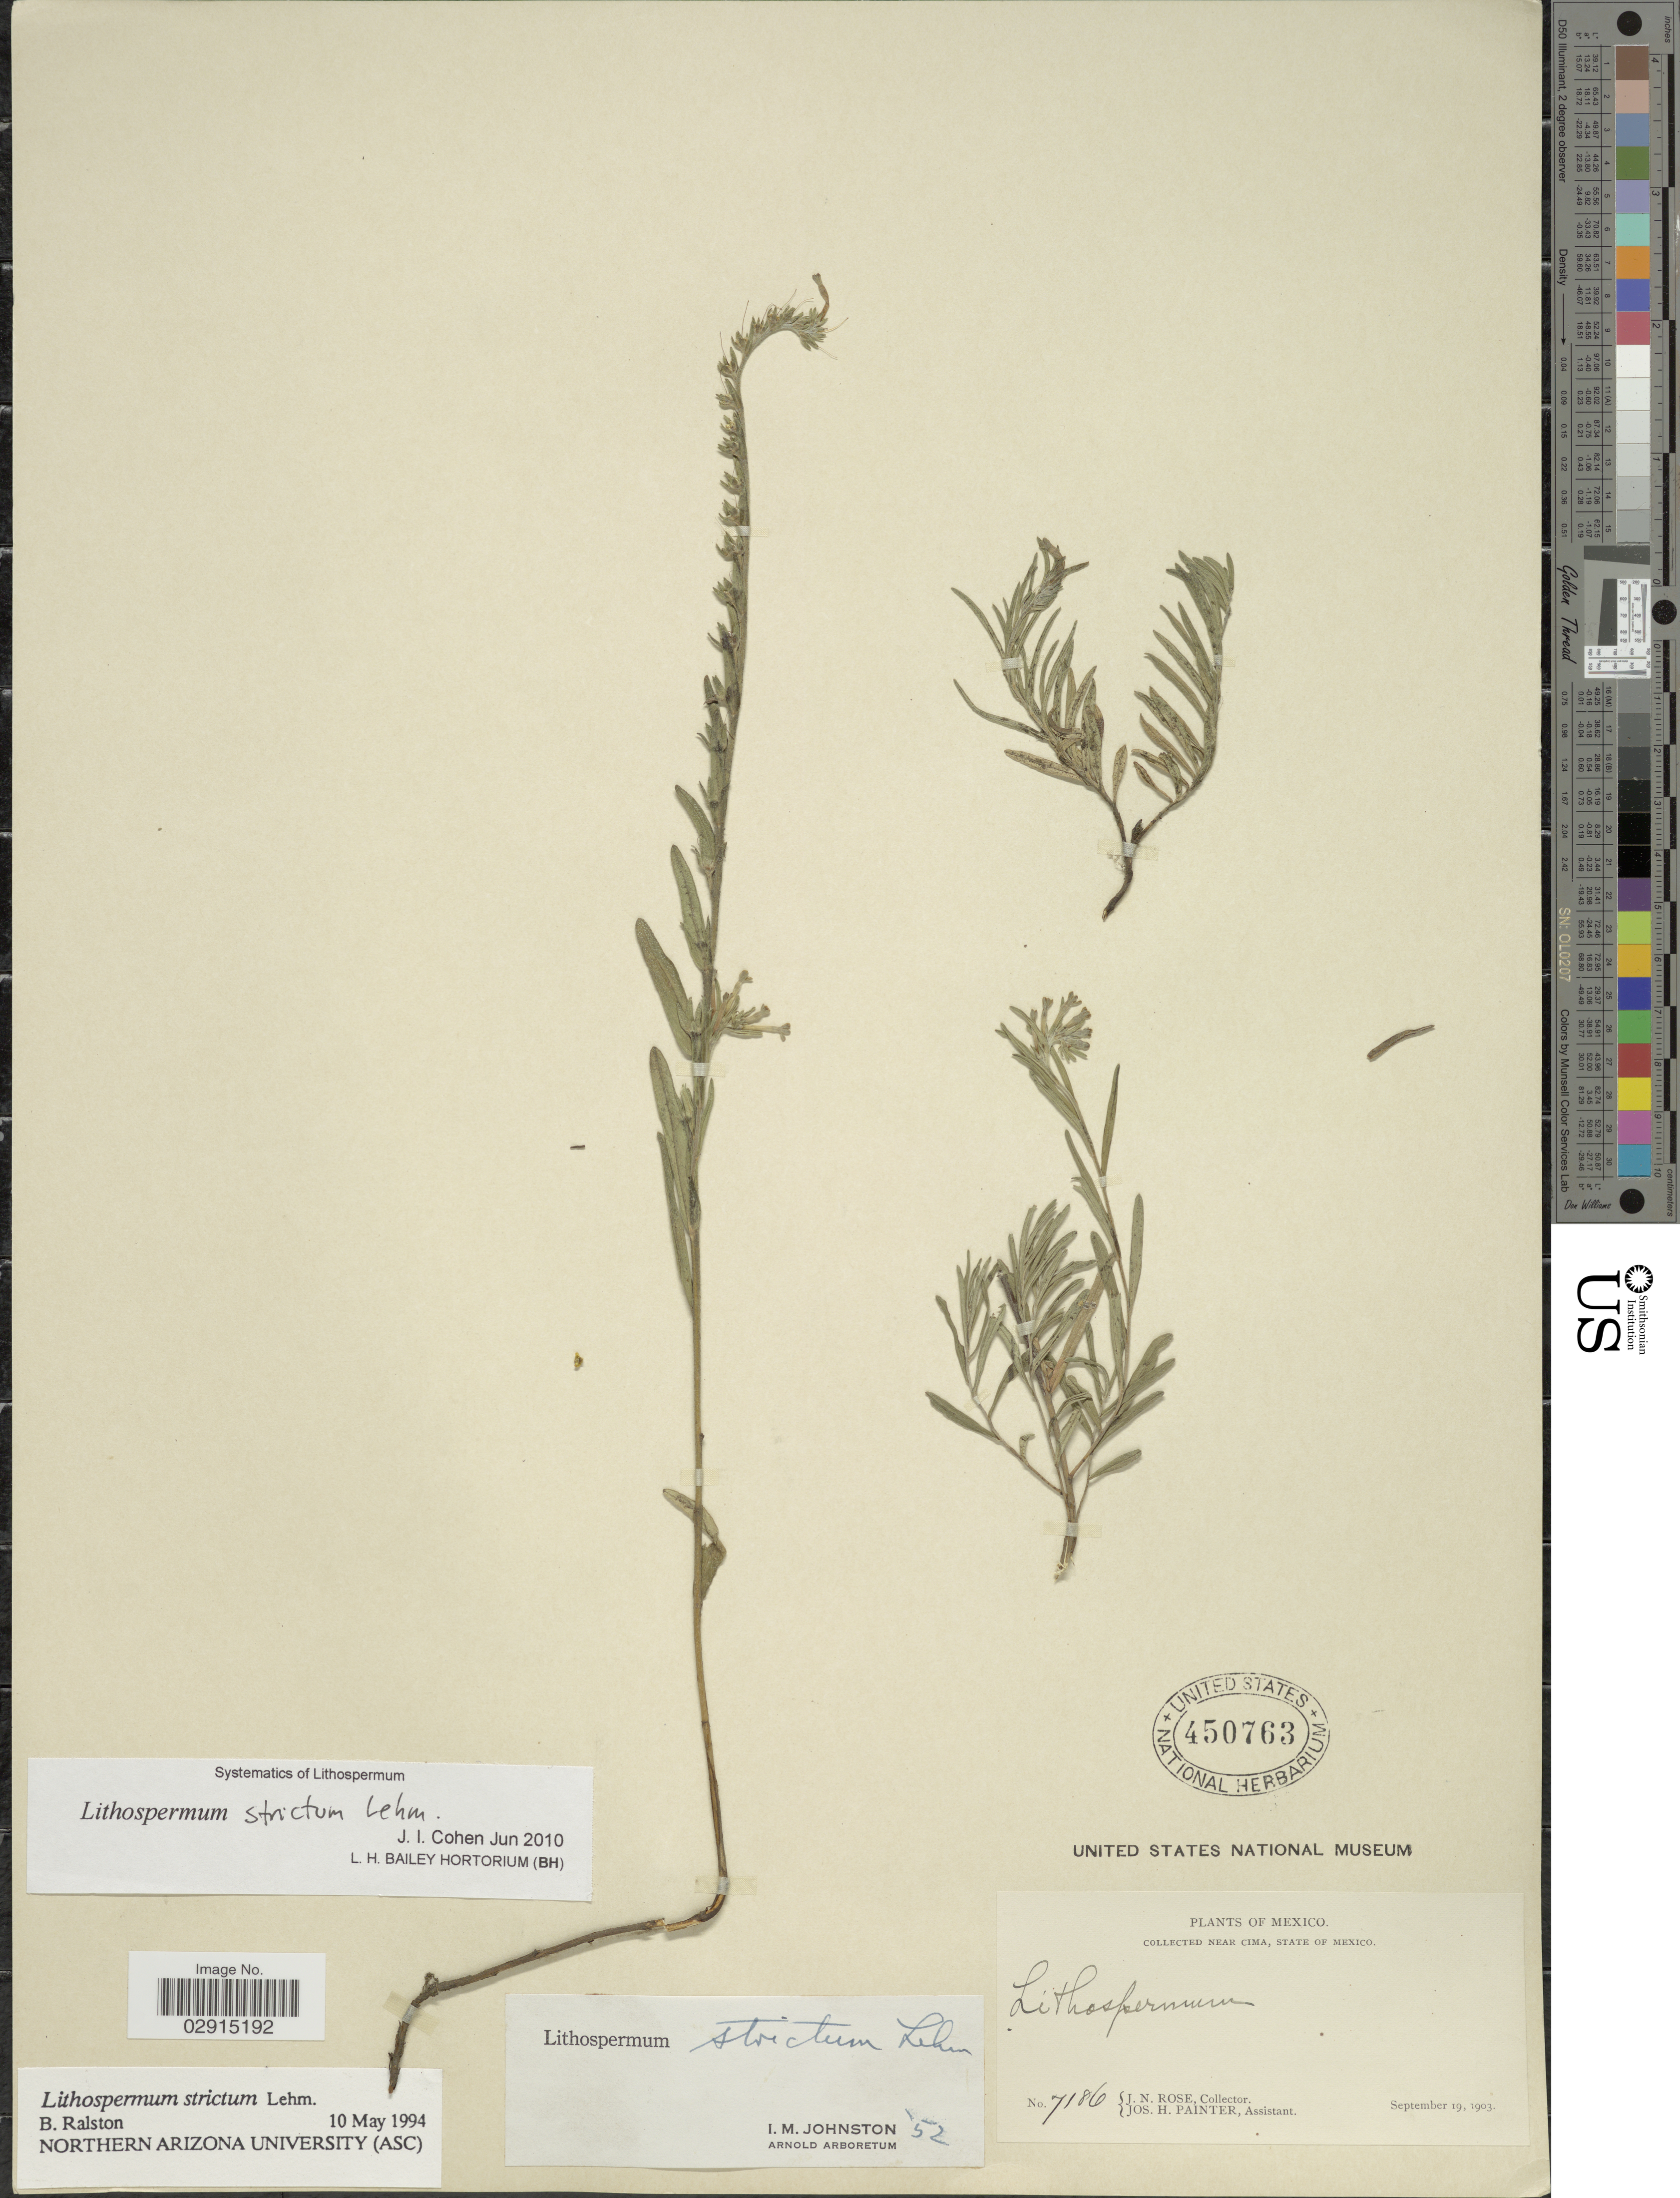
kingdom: Plantae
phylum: Tracheophyta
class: Magnoliopsida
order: Boraginales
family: Boraginaceae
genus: Lithospermum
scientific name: Lithospermum strictum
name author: Lehm.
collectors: J. N. Rose & J. H. Painter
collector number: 7186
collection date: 1903-09-19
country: Mexico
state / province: México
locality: Near Cima.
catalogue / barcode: US 450763